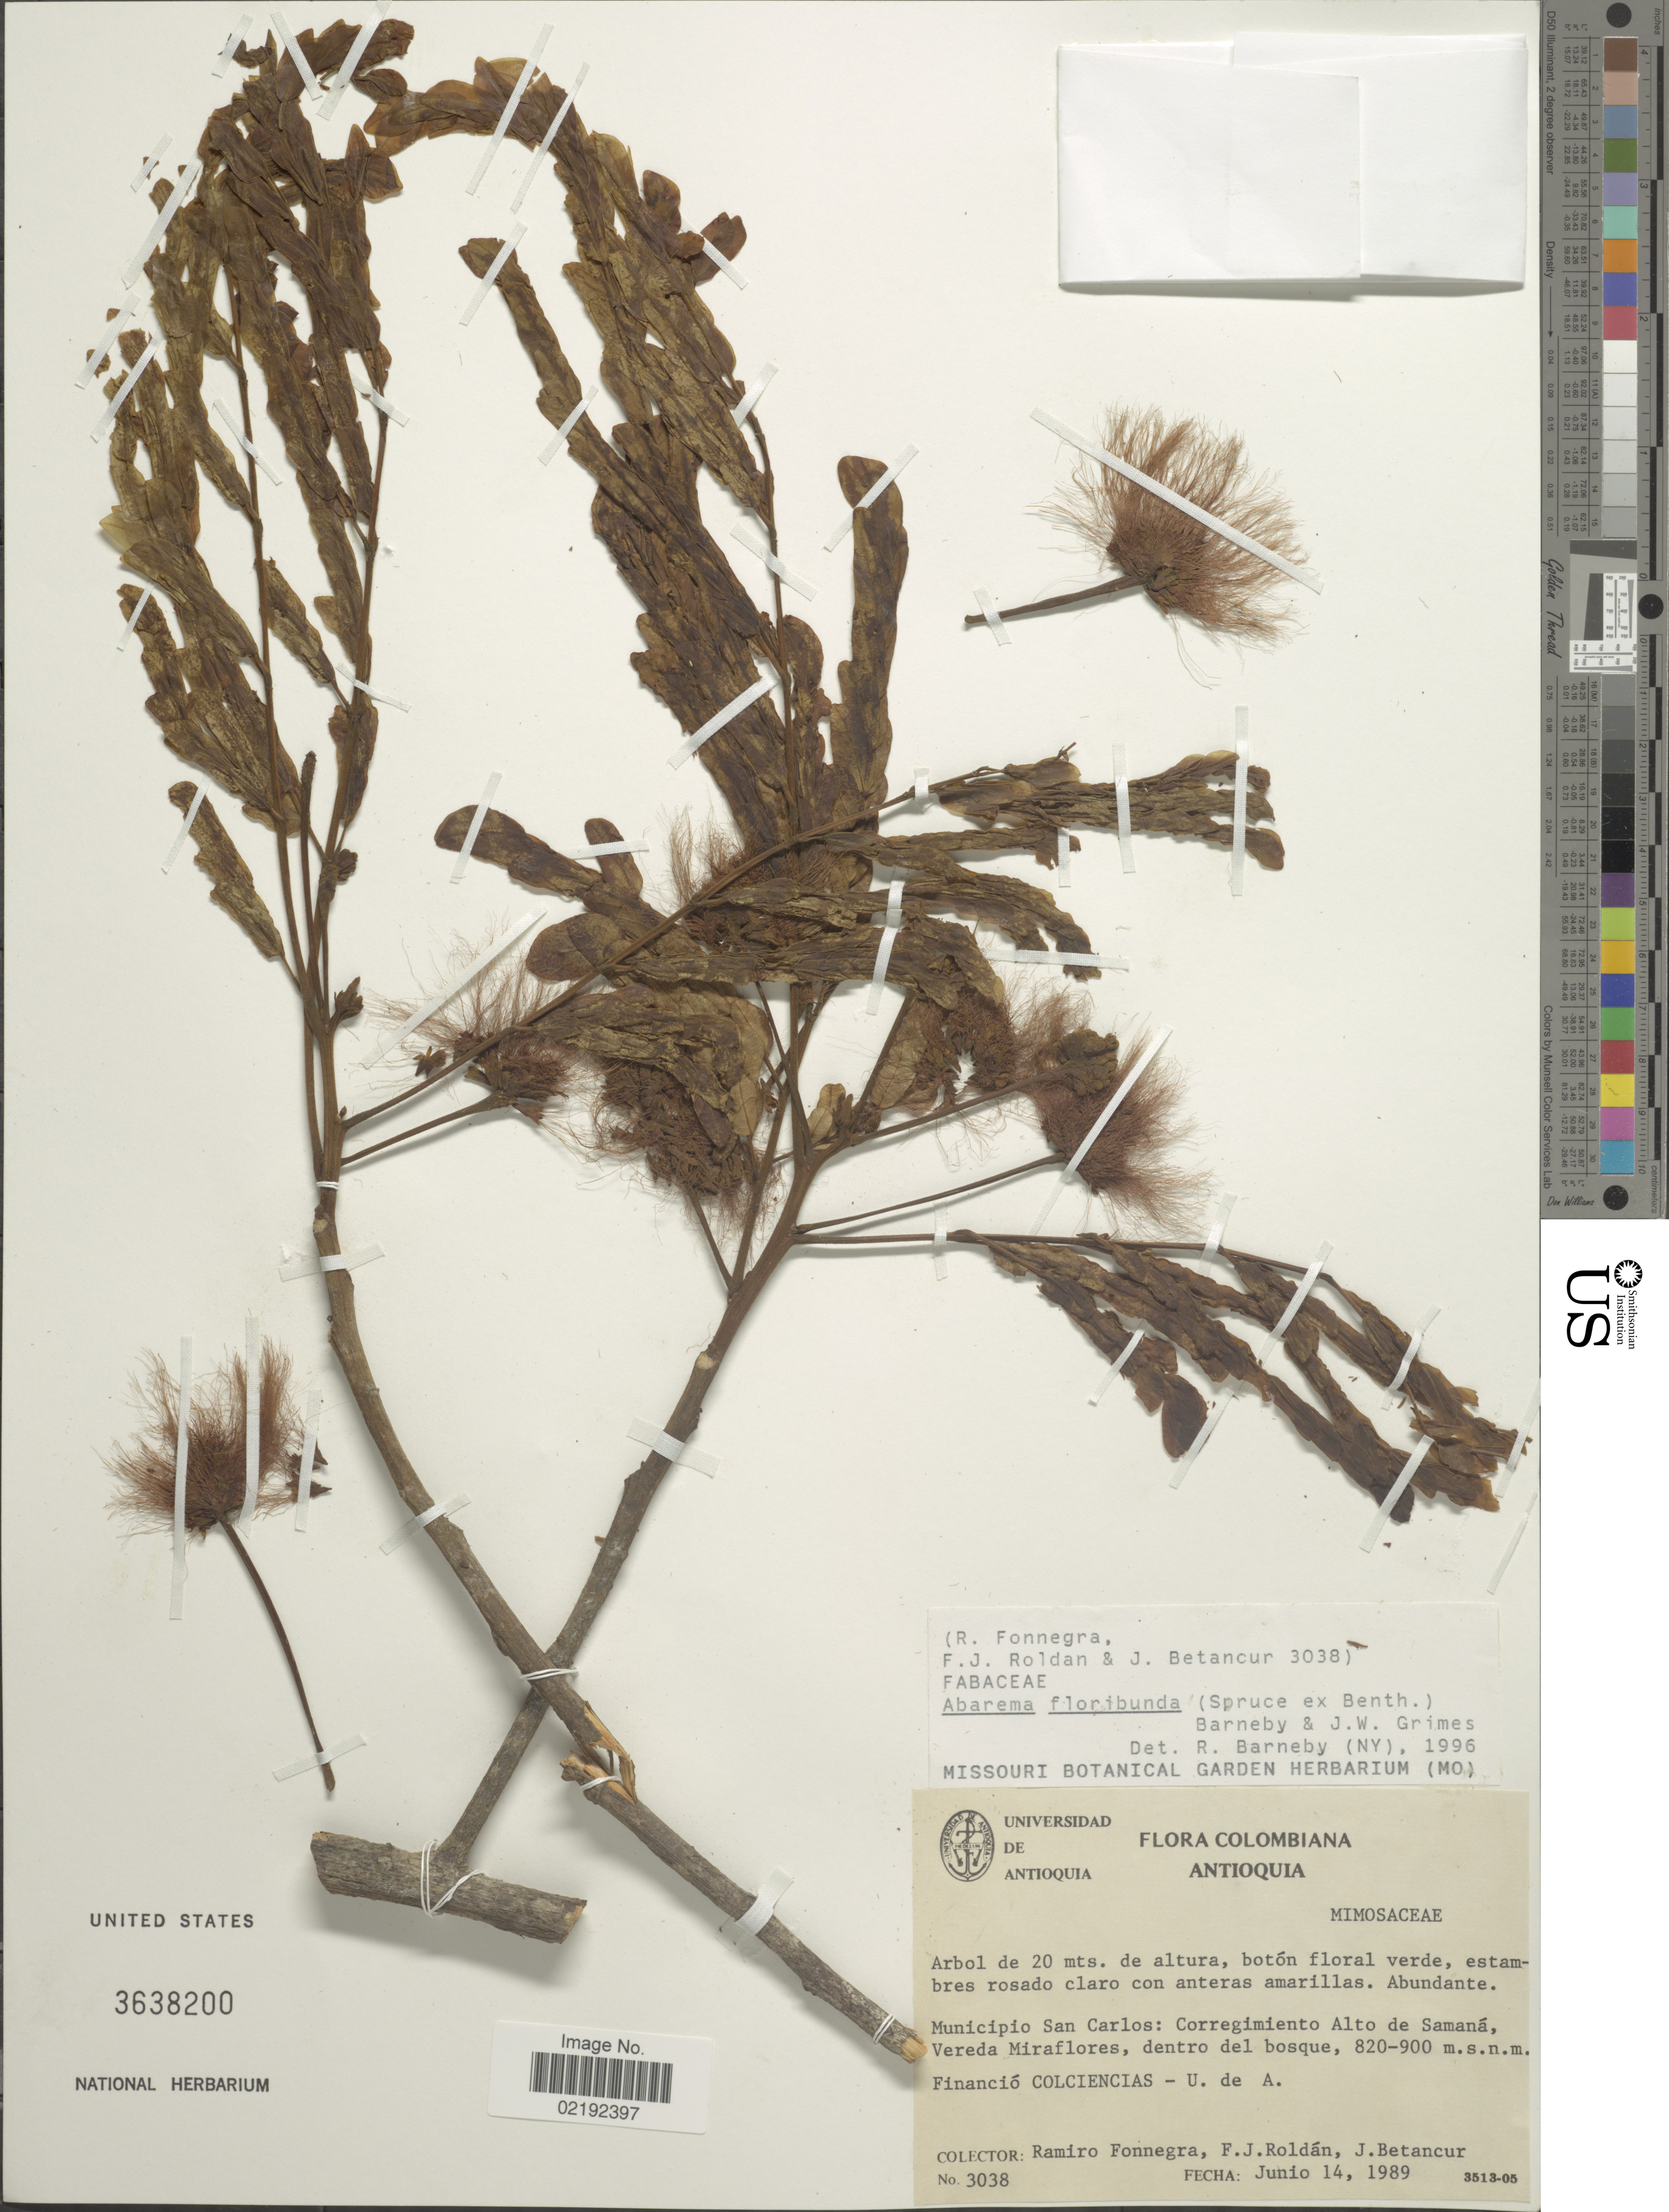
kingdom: Plantae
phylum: Tracheophyta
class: Magnoliopsida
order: Fabales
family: Fabaceae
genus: Abarema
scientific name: Abarema floribunda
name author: (Benth.) Barneby & J.W. Grimes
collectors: R. Fonnegra G., F. J. Roldán & J. Betancur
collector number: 3038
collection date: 1989-06-14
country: Colombia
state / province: Antioquia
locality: Municipio San Carlos, Corregimiento Alto de Samana, Vereda Miraflores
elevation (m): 820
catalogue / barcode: US 3638200